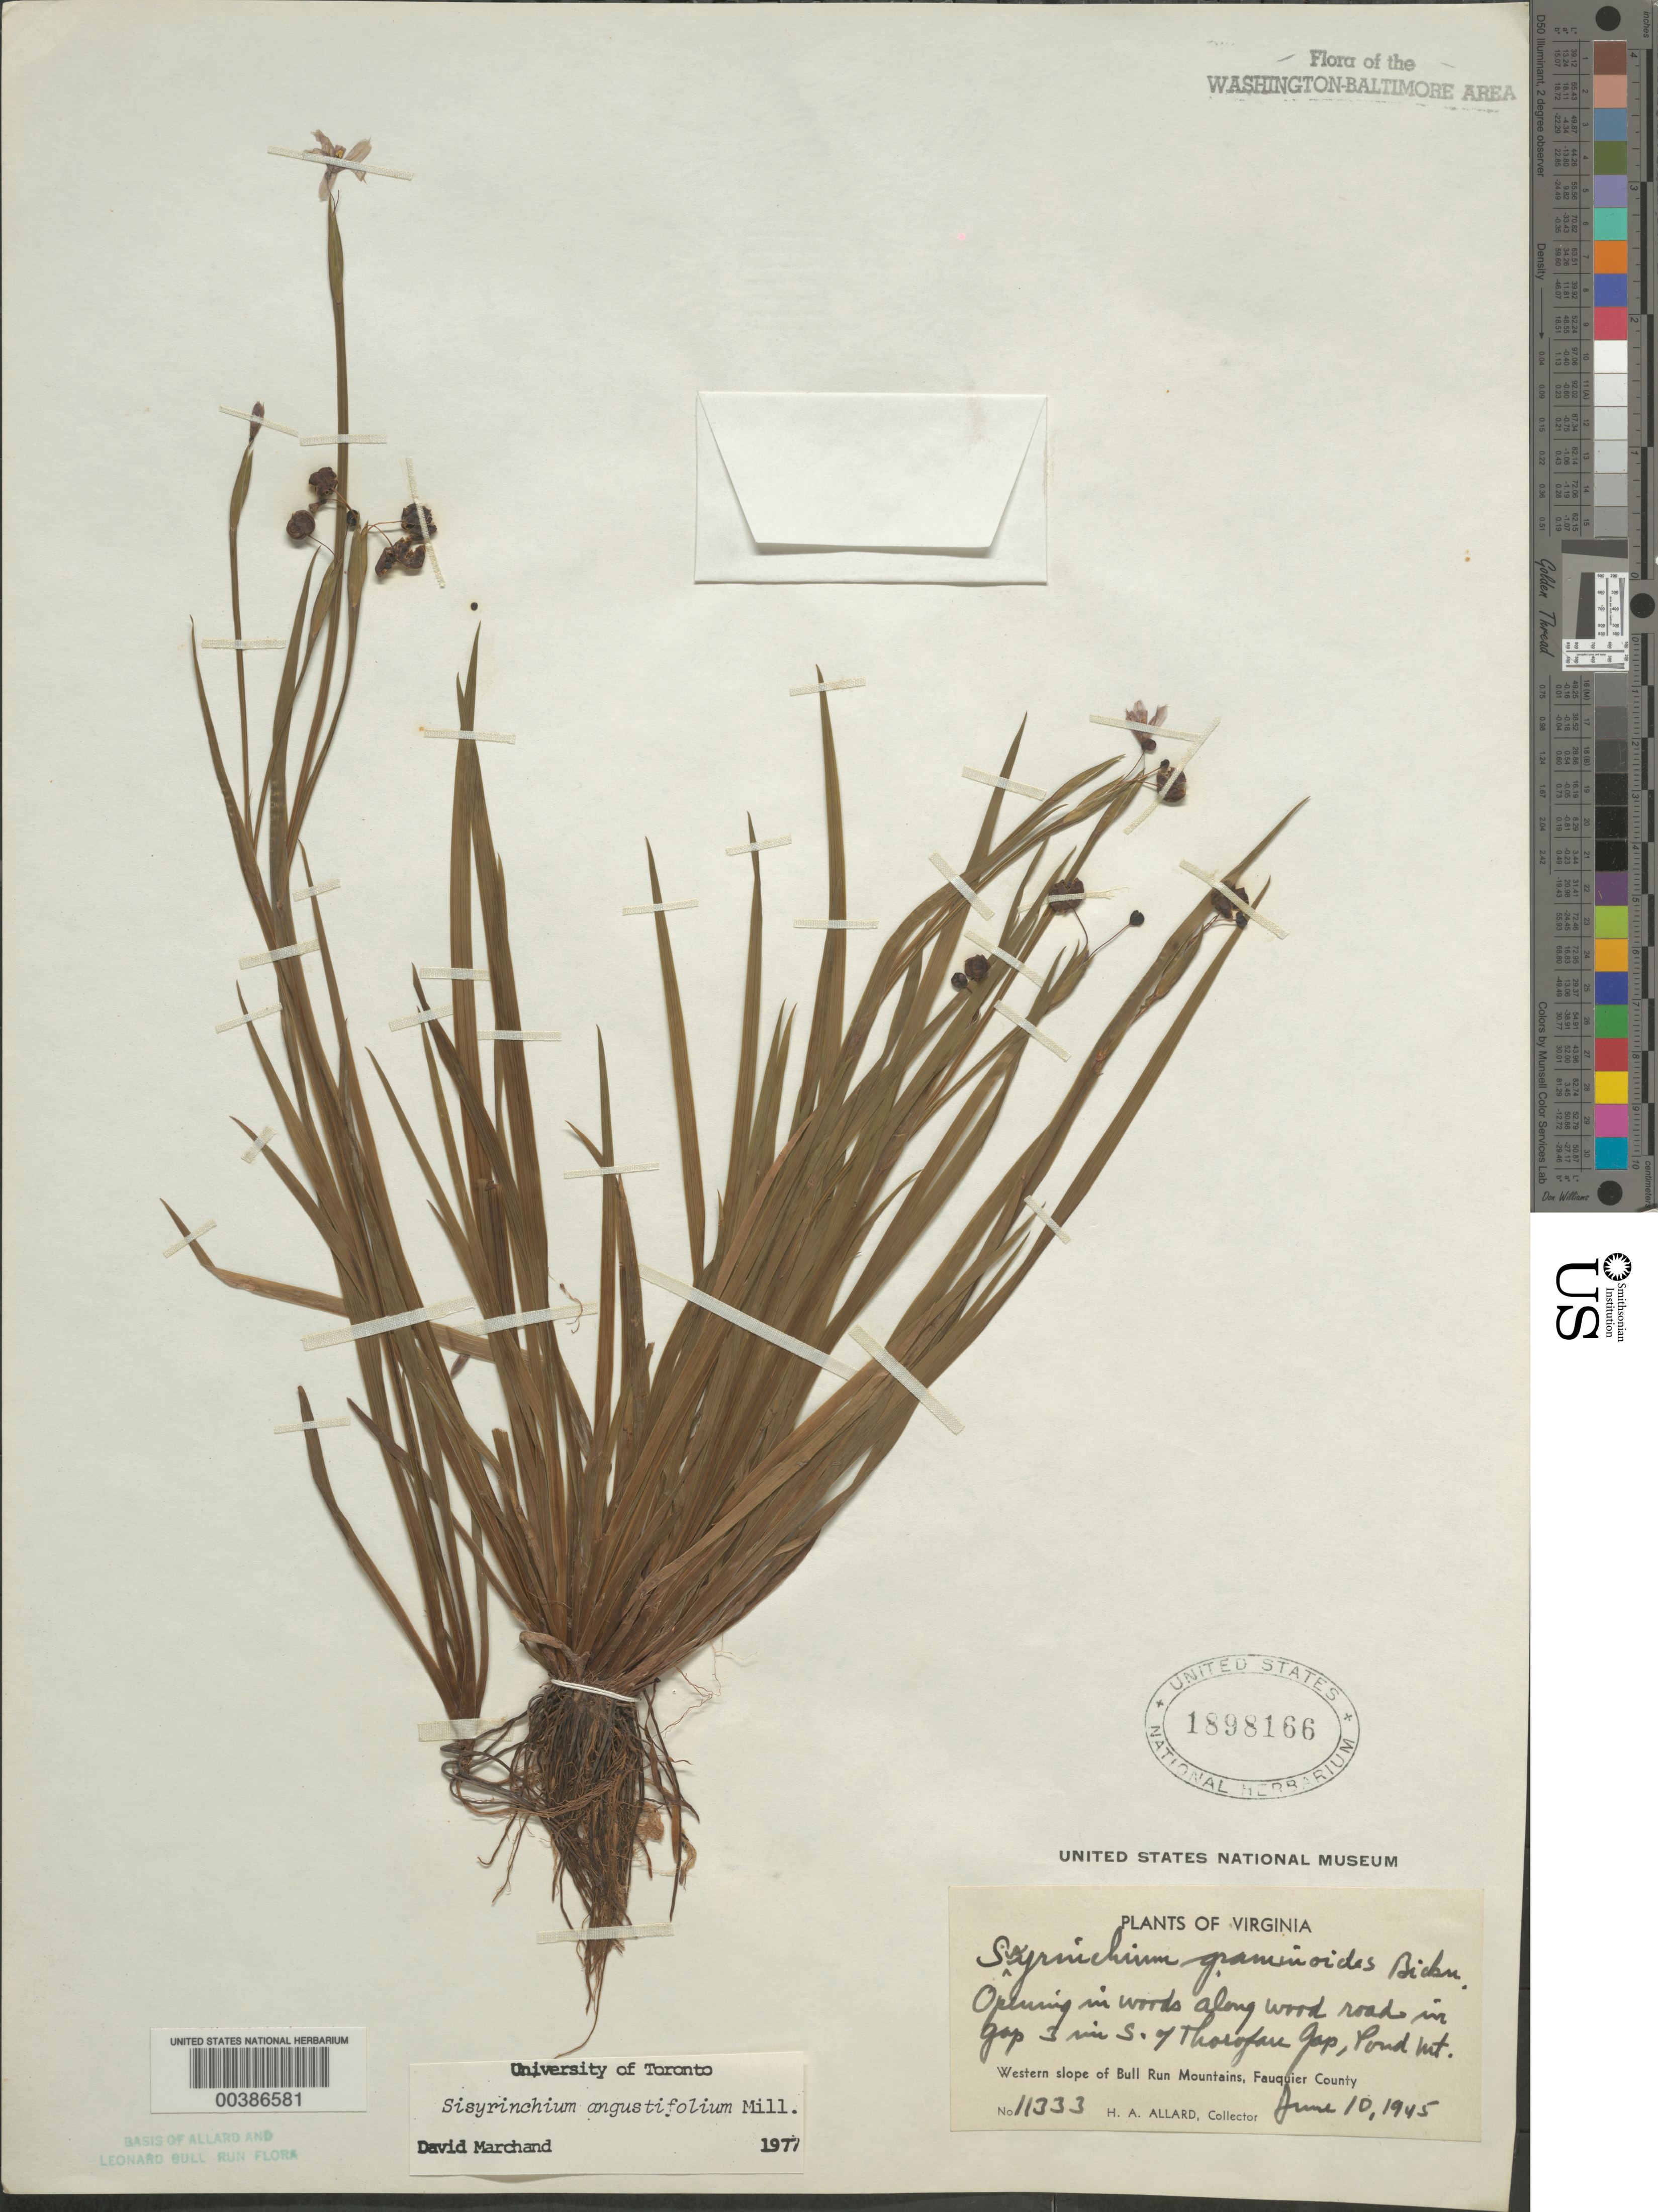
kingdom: Plantae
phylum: Tracheophyta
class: Liliopsida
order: Asparagales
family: Iridaceae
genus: Sisyrinchium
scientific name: Sisyrinchium angustifolium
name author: Mill.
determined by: Marchand, D.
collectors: H. A. Allard & D. Marchand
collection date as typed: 10 Jun 1945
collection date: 1945-06-10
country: United States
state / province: Virginia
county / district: Fauquier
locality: South of Thorofare Gap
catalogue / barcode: US 1898166